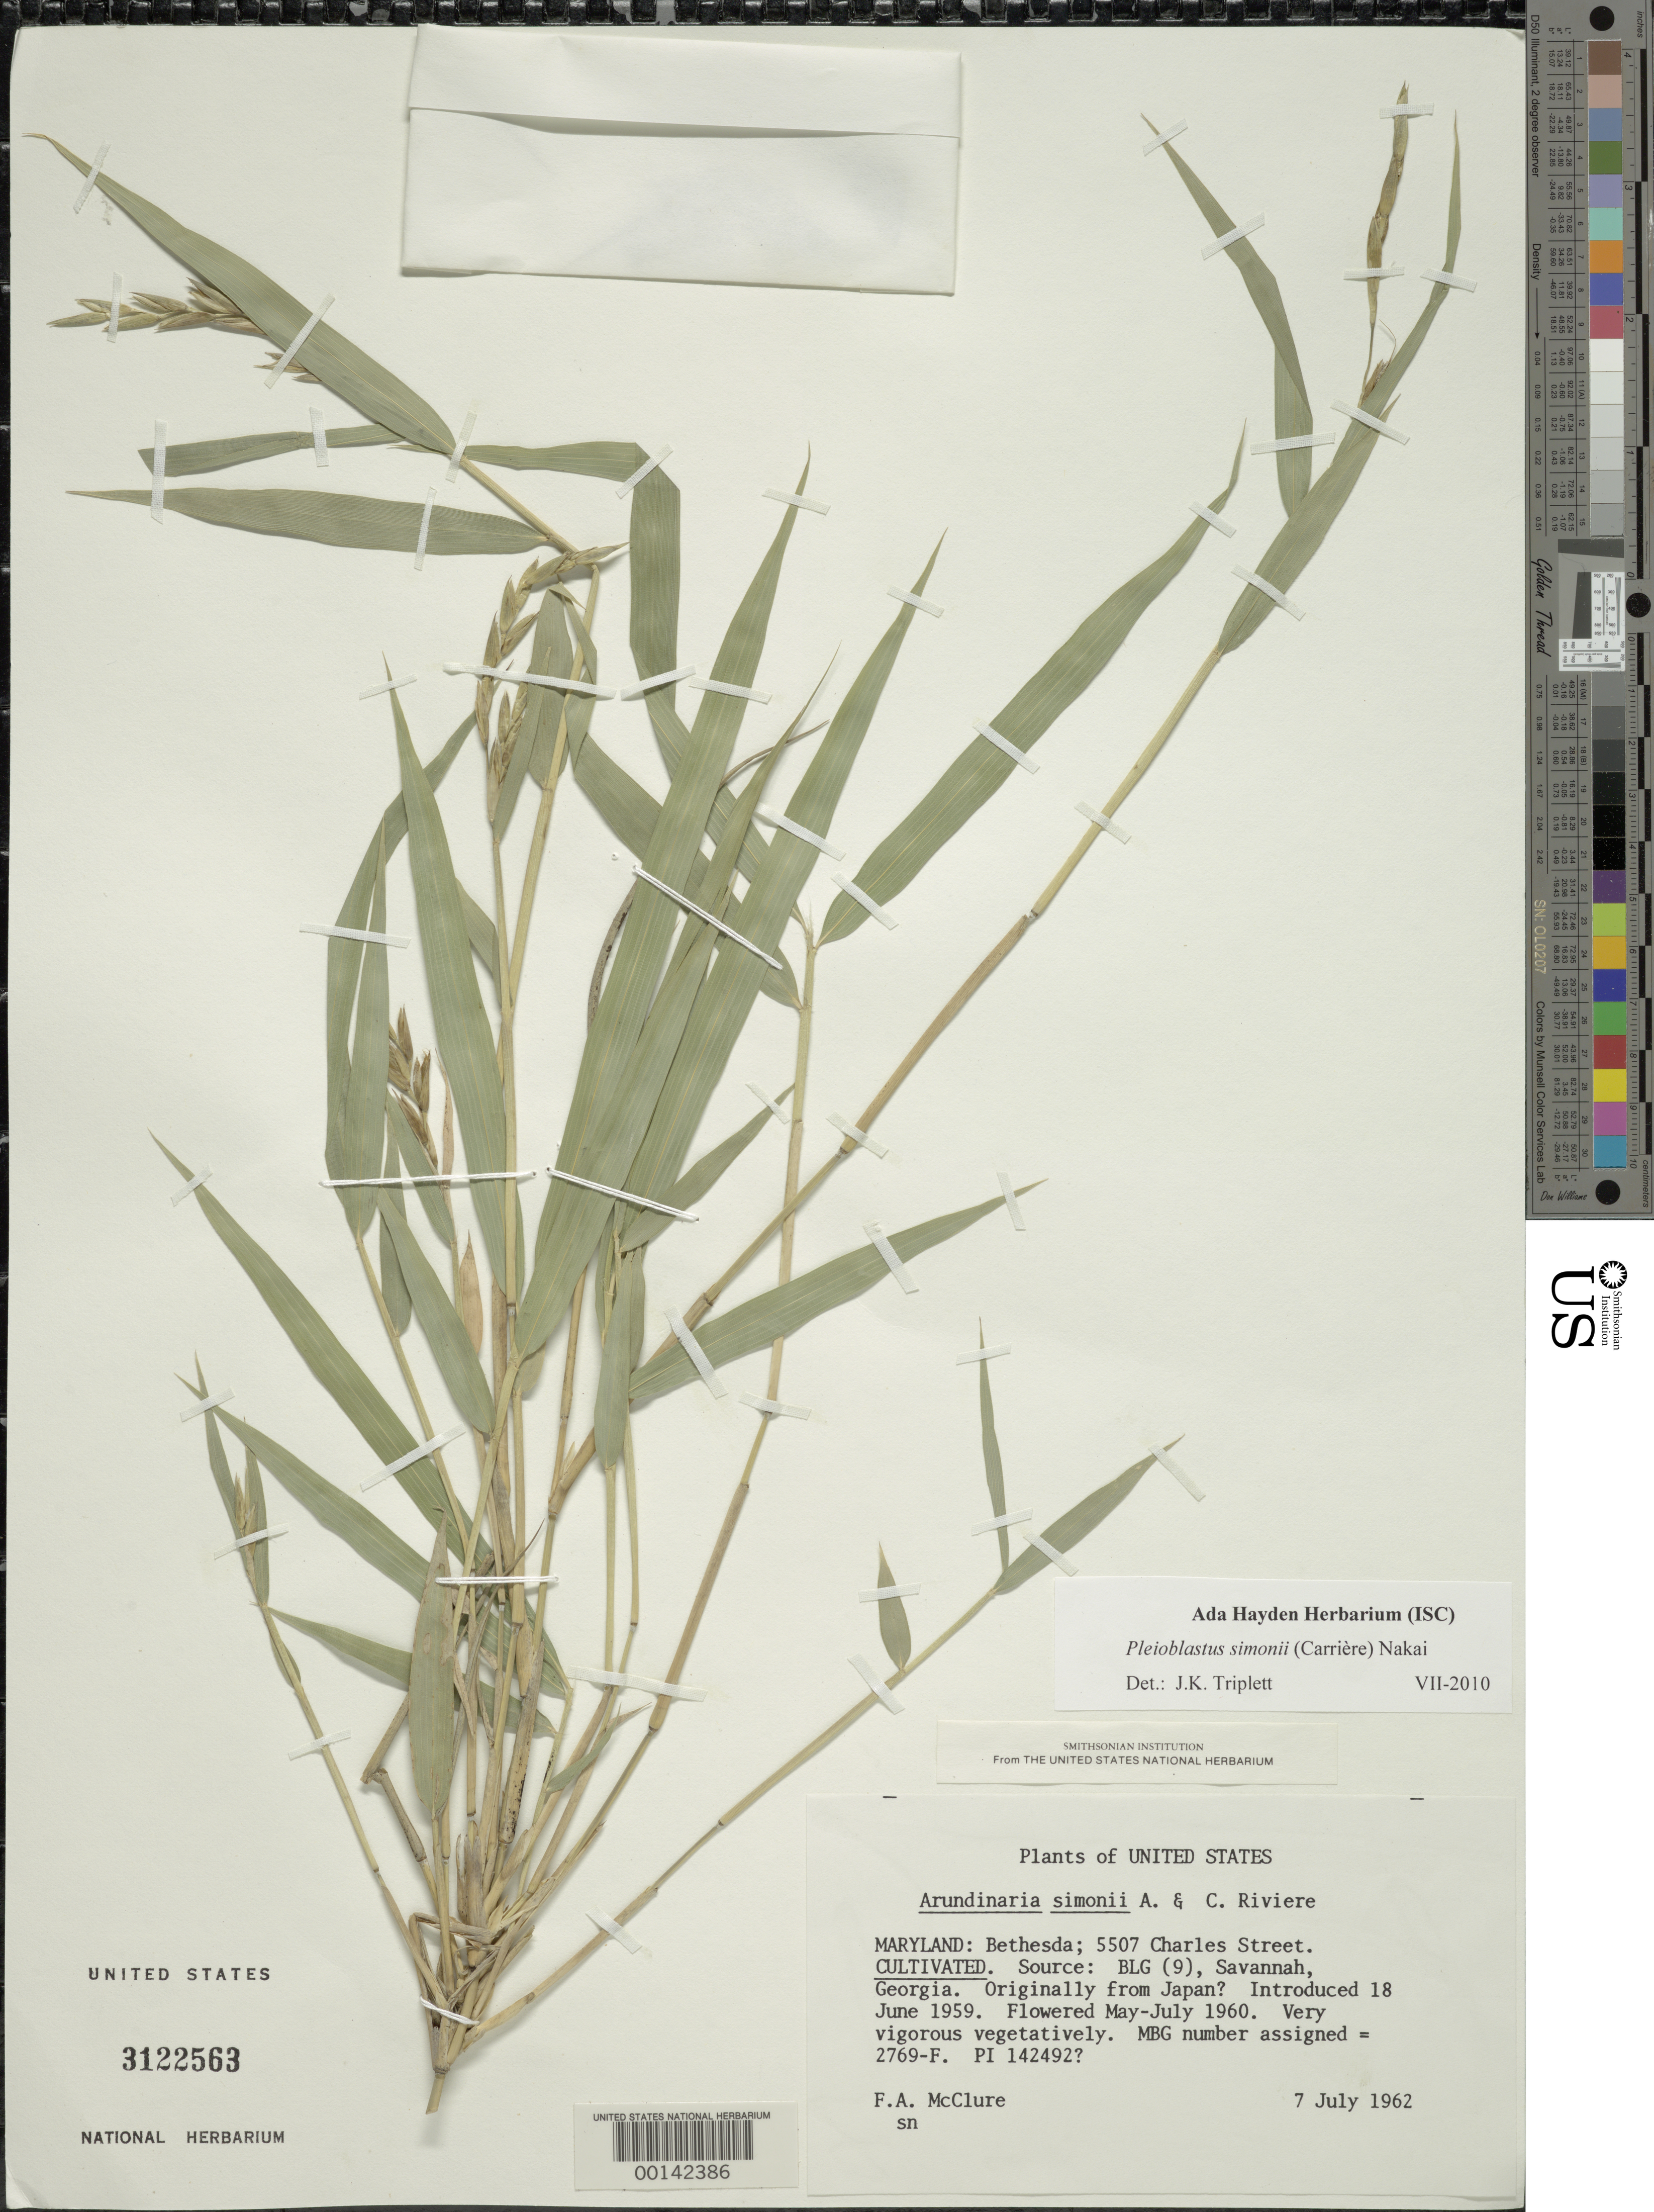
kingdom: Plantae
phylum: Tracheophyta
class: Liliopsida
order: Poales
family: Poaceae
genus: Pleioblastus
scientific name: Pleioblastus simonii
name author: (Carrière) Nakai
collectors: F. A. McClure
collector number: BBG 2769-F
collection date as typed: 07 Jul 1962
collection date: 1962-07-07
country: United States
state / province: Maryland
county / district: Montgomery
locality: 5507 Charles Street, Bethesda (McClure's garden)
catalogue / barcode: US 3122563